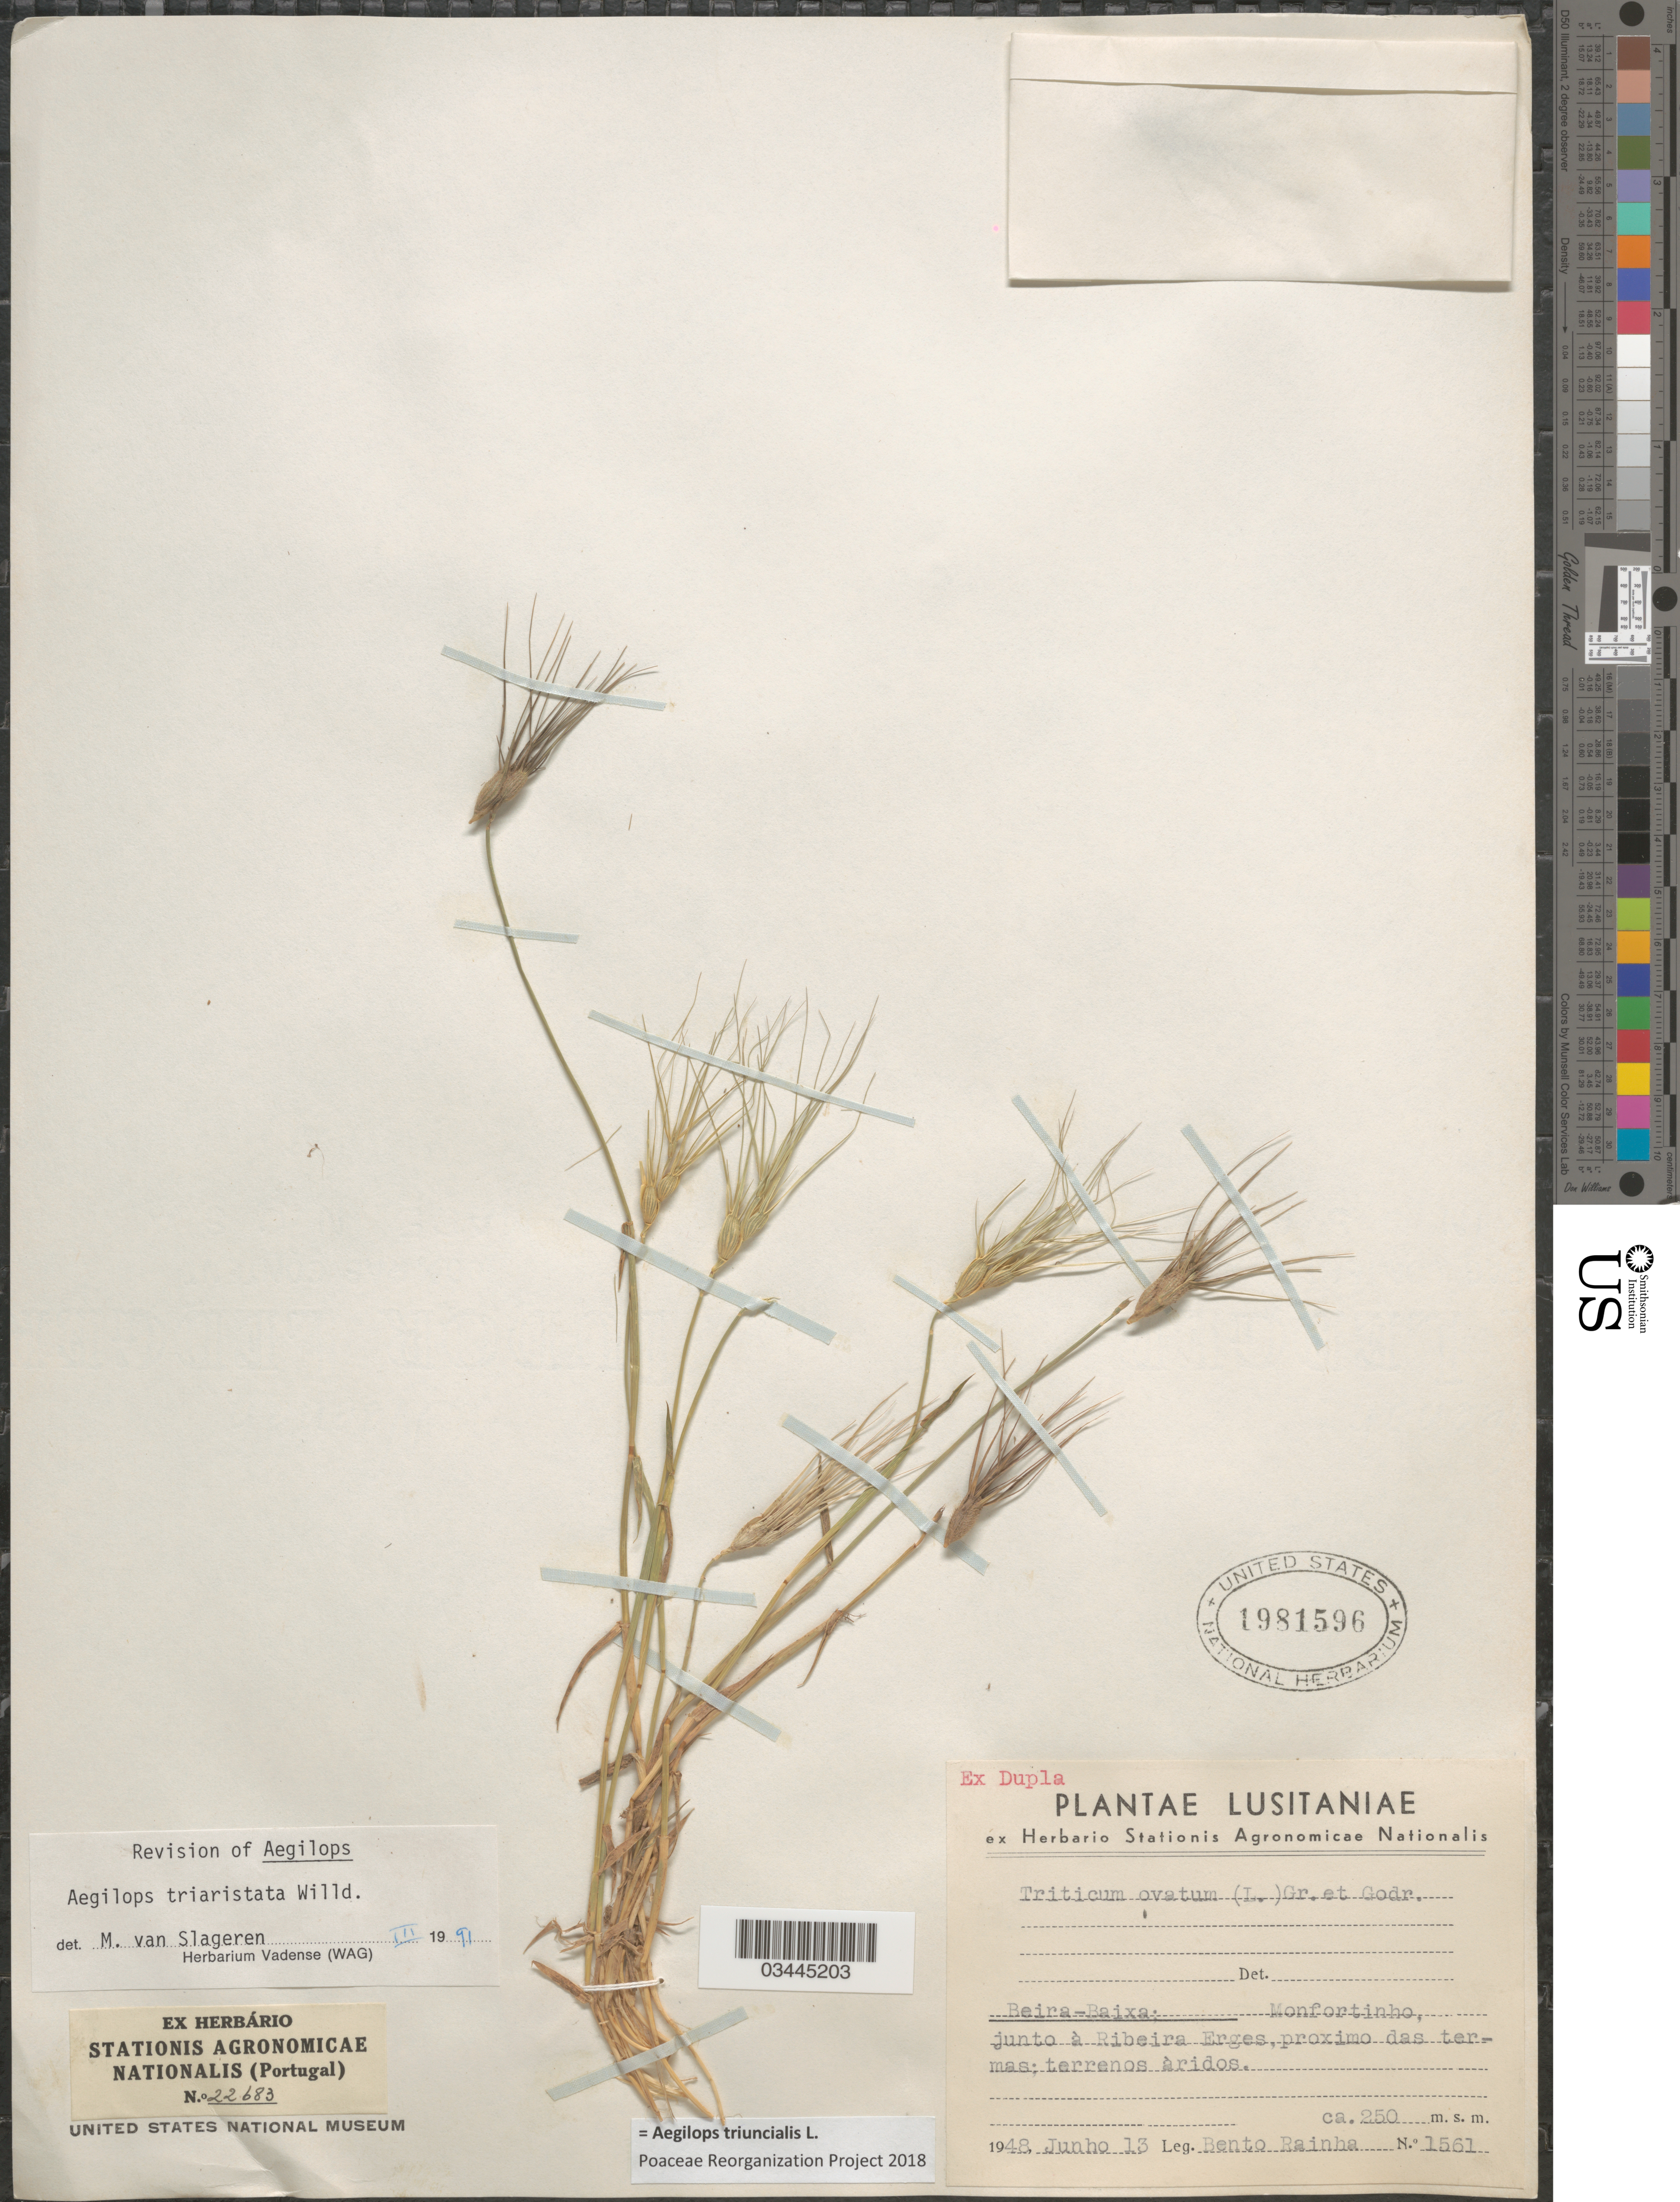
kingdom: Plantae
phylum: Tracheophyta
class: Liliopsida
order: Poales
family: Poaceae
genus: Aegilops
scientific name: Aegilops triuncialis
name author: L.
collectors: B. Rainha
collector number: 1561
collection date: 1948-06-13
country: Portugal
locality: Beira-Baixa: Monfortinho, junto à Ribeira Erges, proximo das termas: tarrenos àridos.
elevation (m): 250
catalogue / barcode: US 1981596